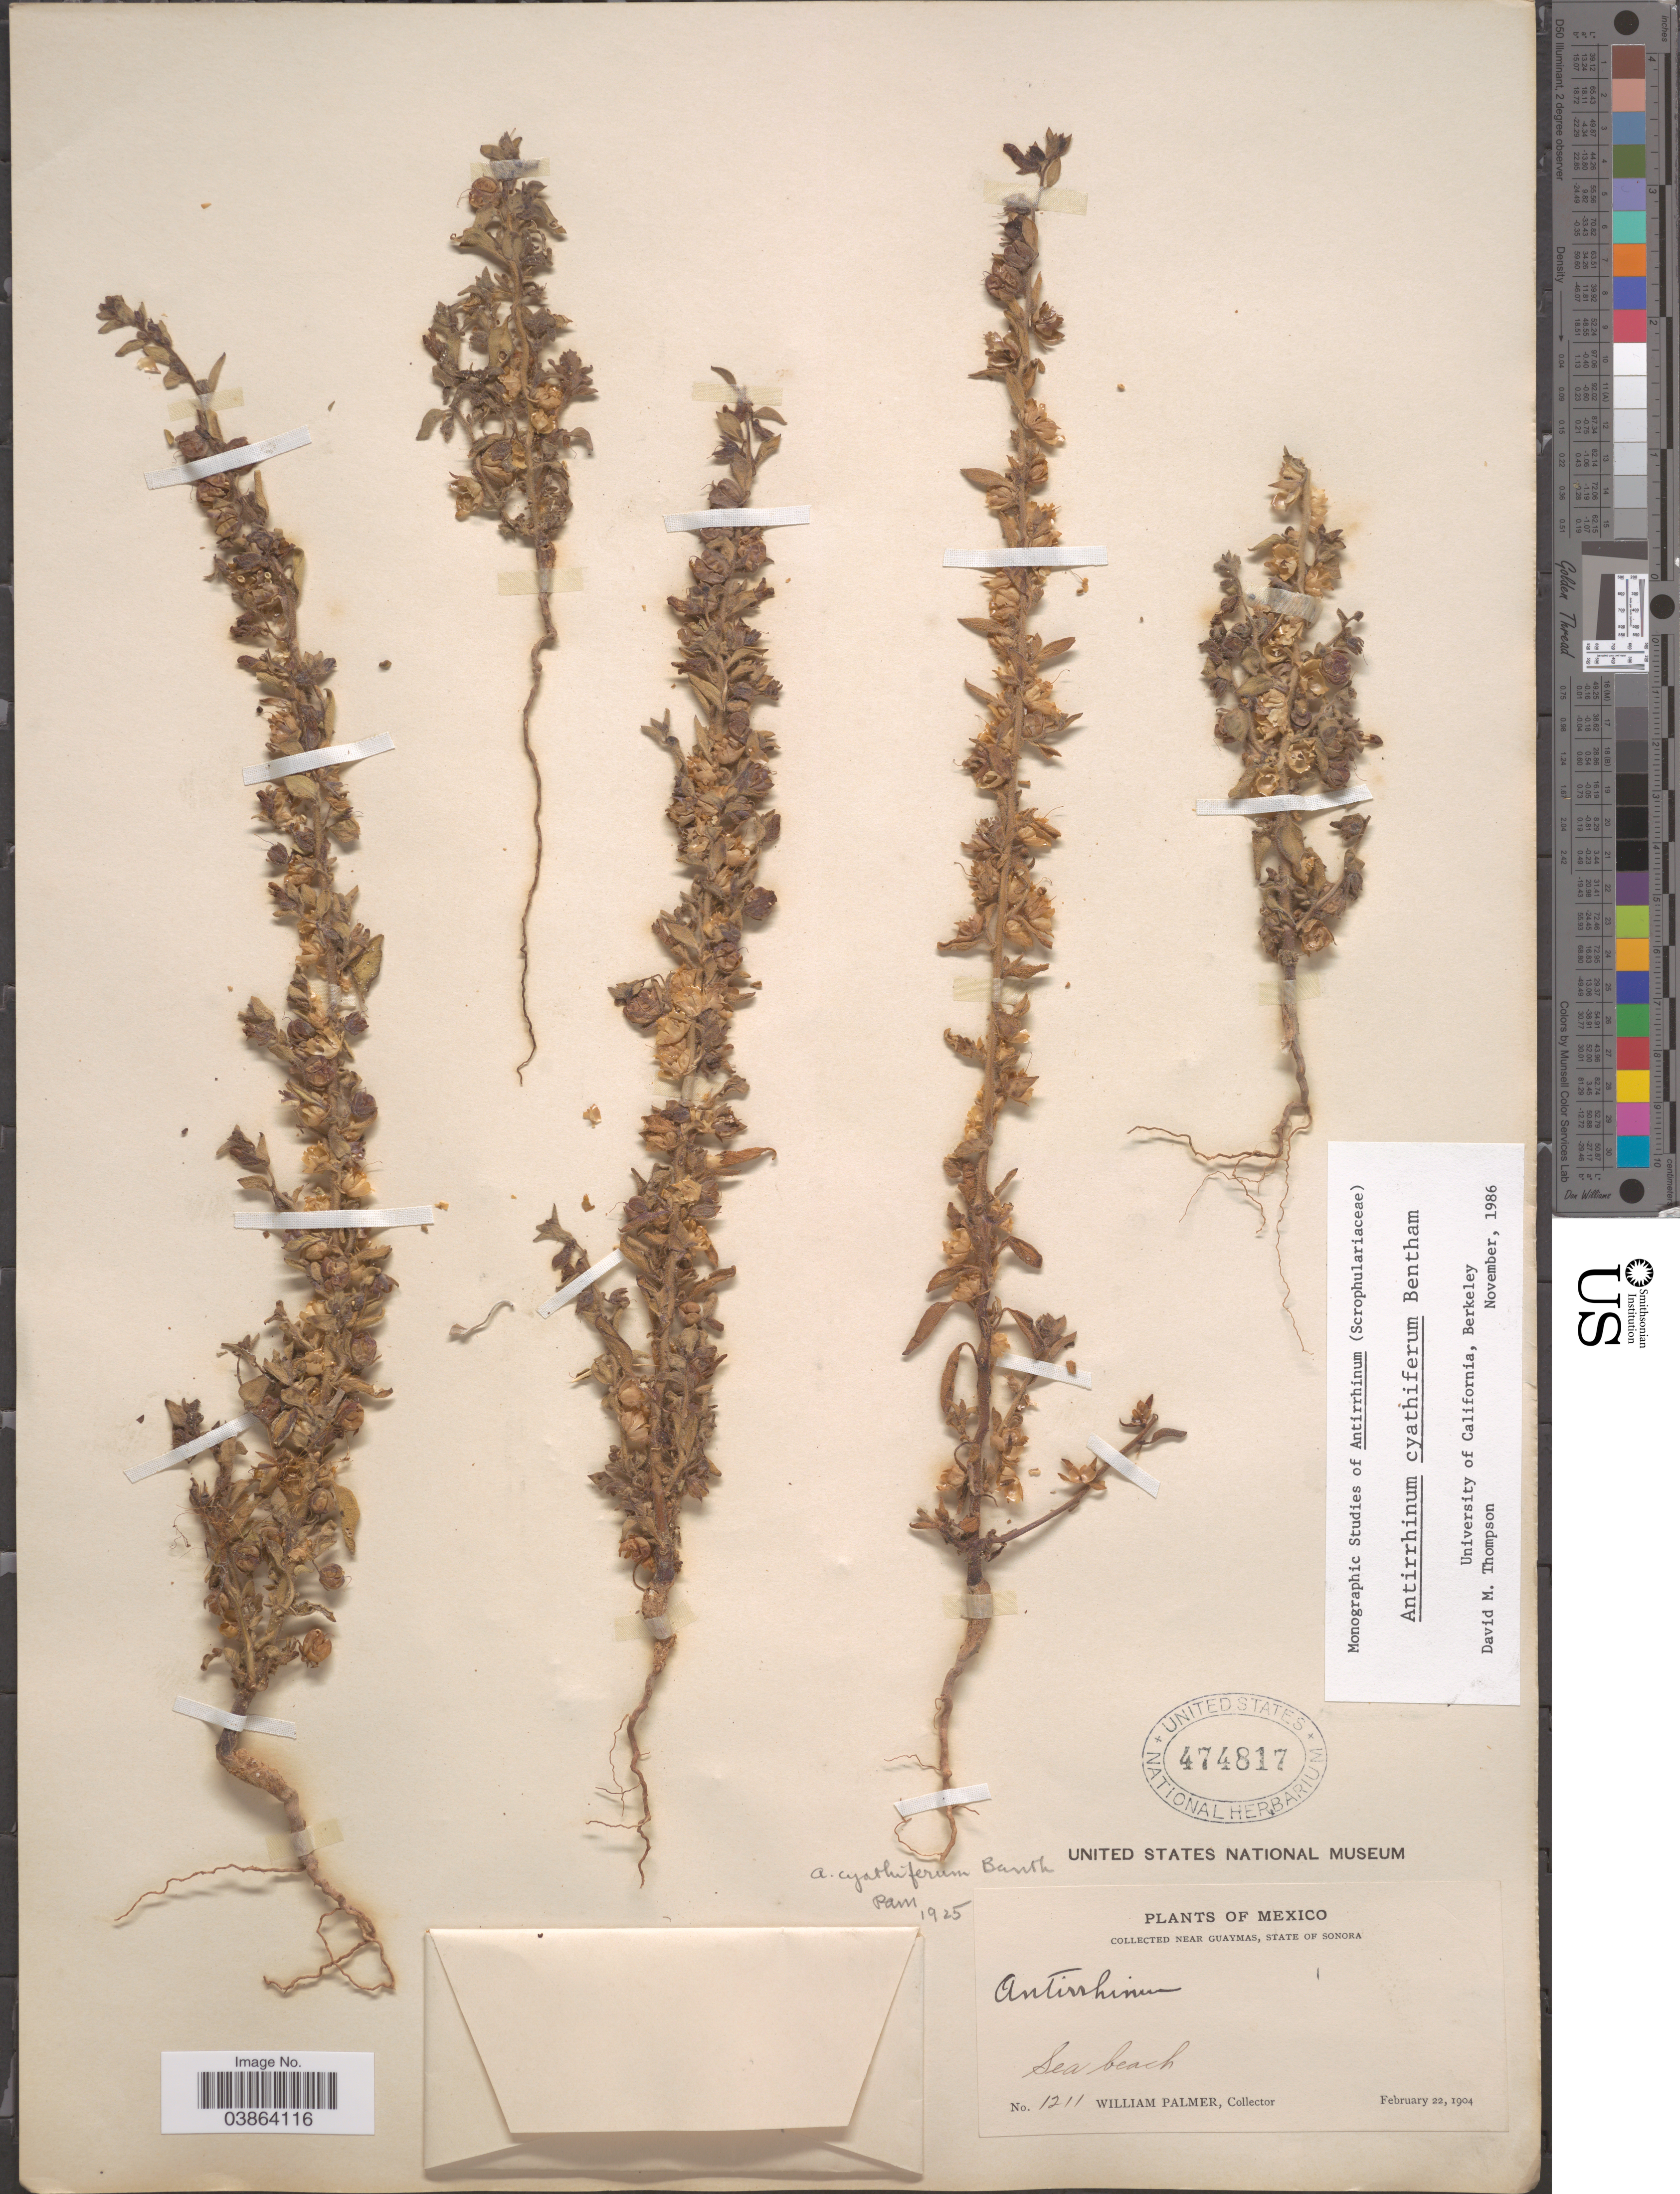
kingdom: Plantae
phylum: Tracheophyta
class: Magnoliopsida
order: Lamiales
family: Plantaginaceae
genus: Pseudorontium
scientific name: Pseudorontium cyathiferum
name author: (Benth.) Rothm.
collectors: W. Palmer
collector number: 1211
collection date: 1904-02-22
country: Mexico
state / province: Sonora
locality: Near Guaymas, Sea beach.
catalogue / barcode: US 474817